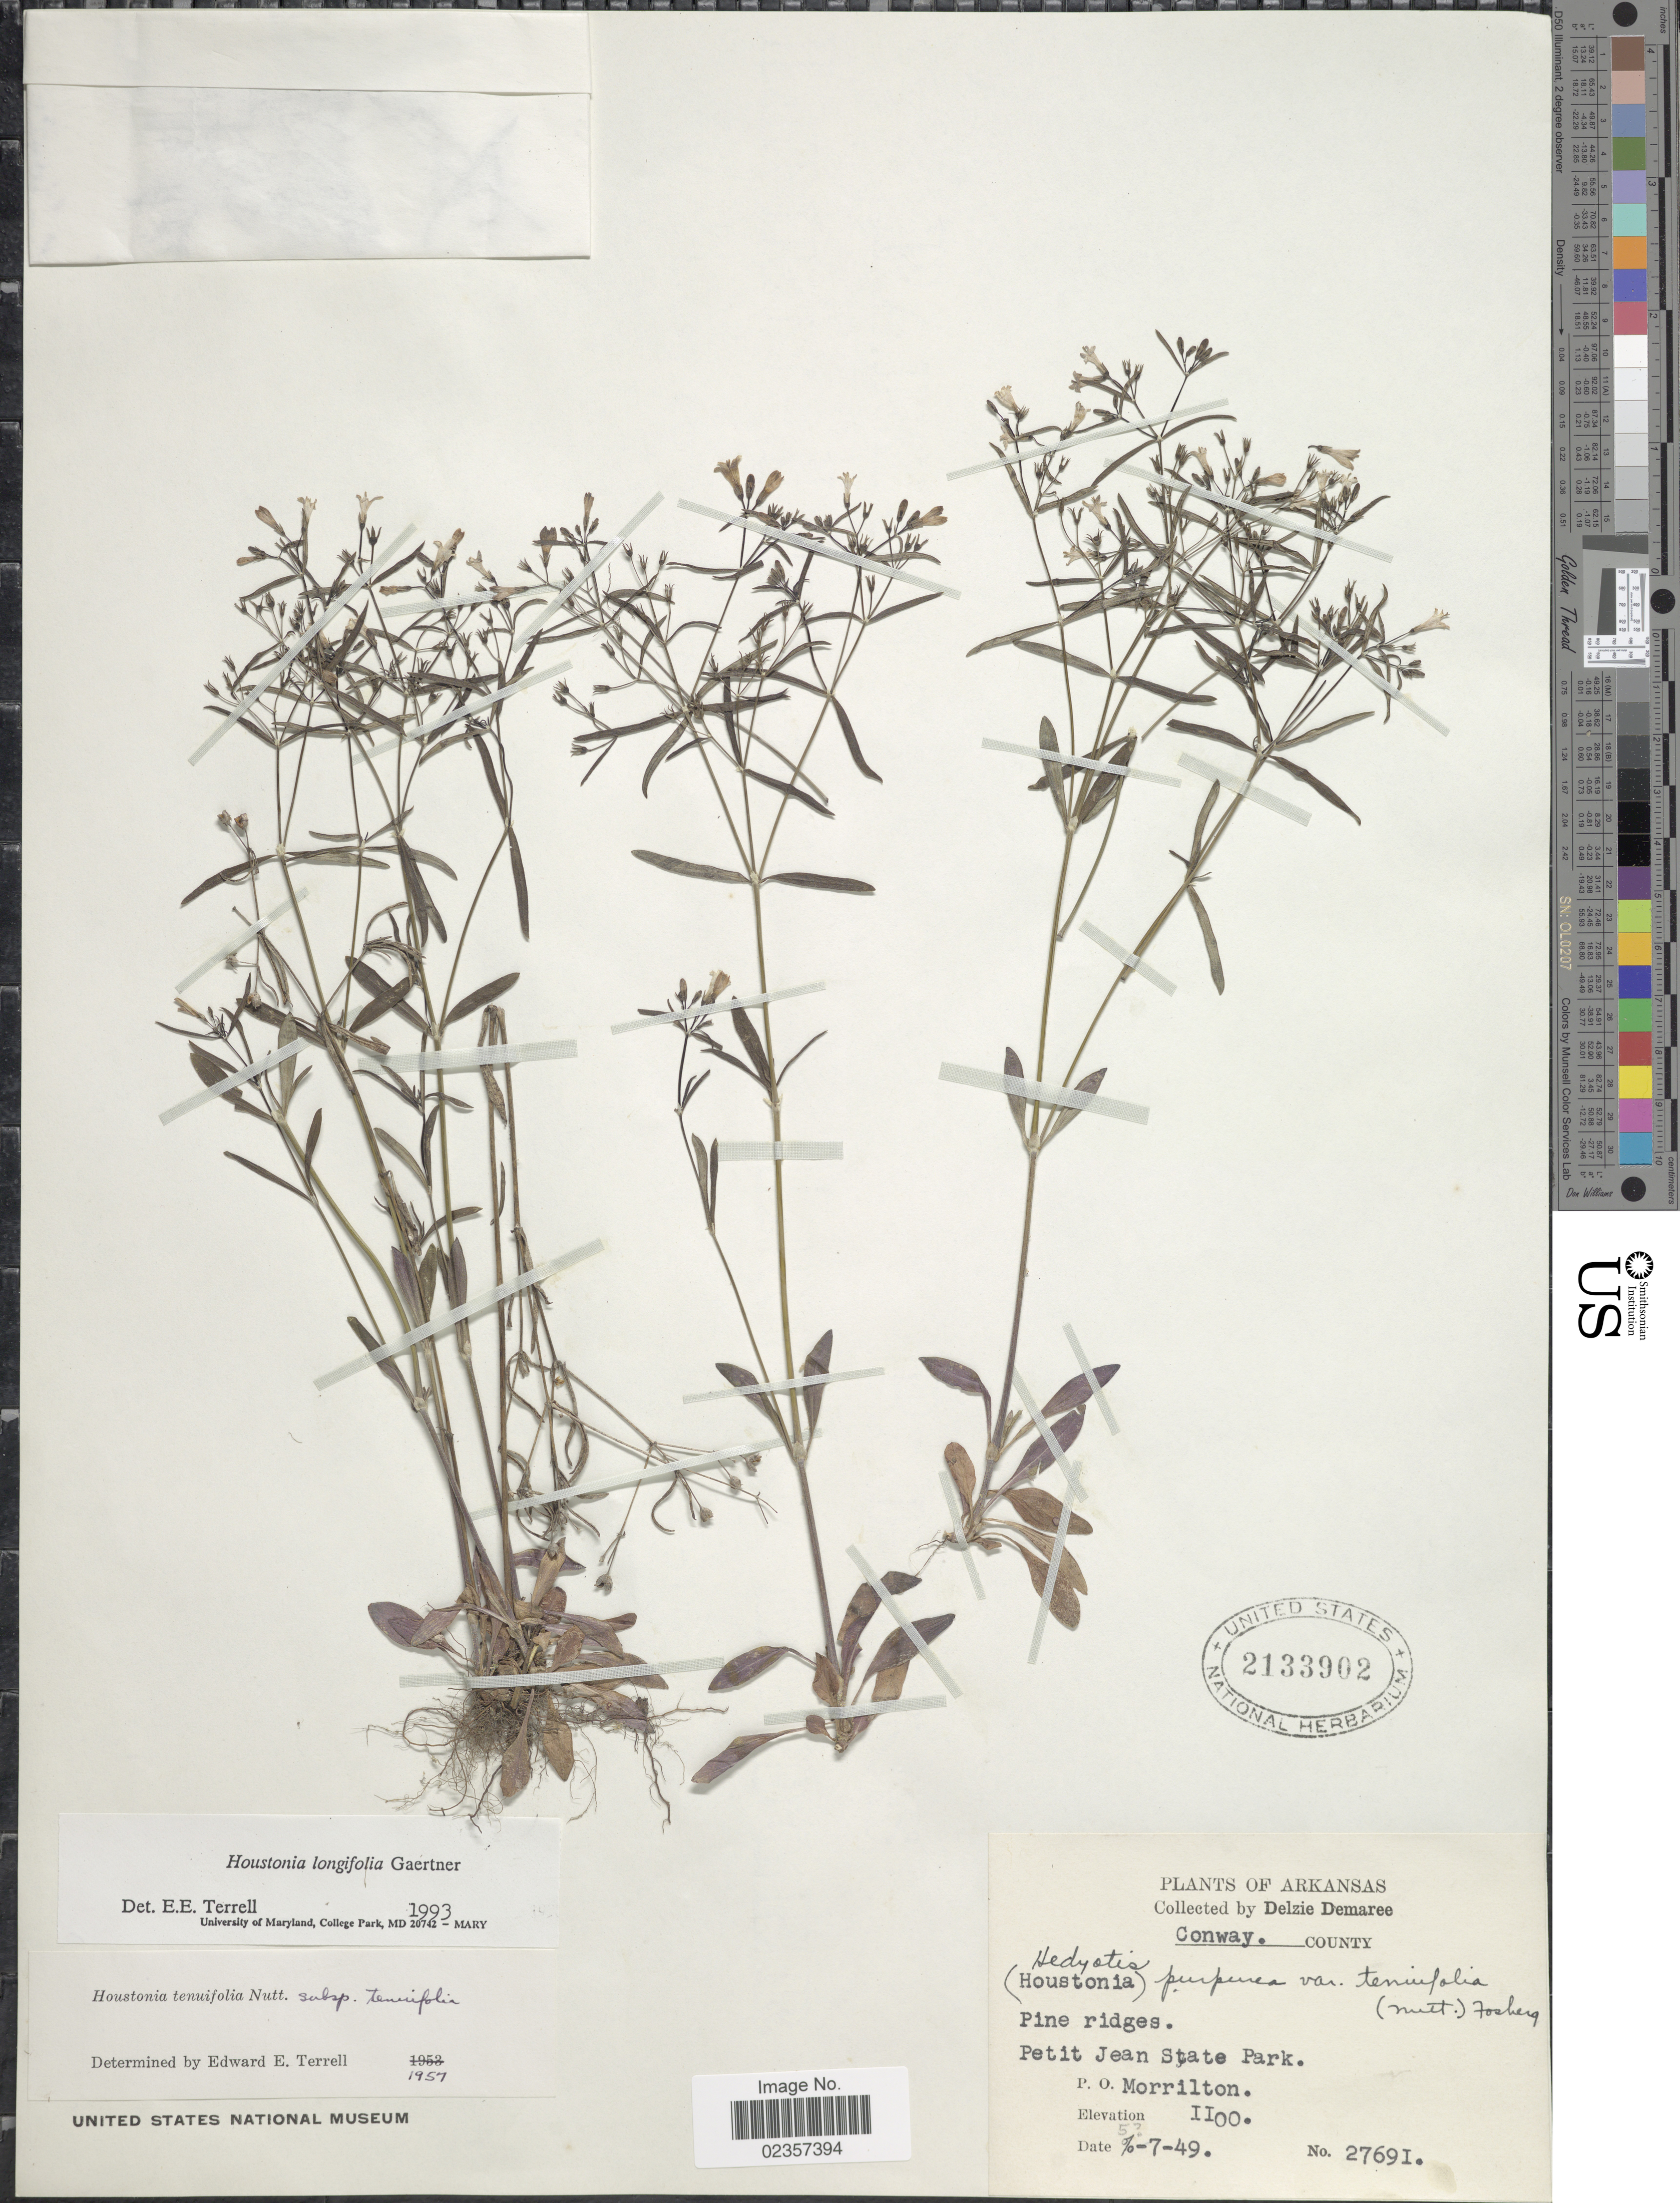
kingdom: Plantae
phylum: Tracheophyta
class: Magnoliopsida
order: Gentianales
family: Rubiaceae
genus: Houstonia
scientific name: Houstonia longifolia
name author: Gaertn.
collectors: D. Demaree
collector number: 27691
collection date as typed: Transcribed d/m/y: 7/5/49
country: United States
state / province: Arkansas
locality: Conway County. Petit Jean State Park. P.O. Morrilton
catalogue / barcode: US 2133902